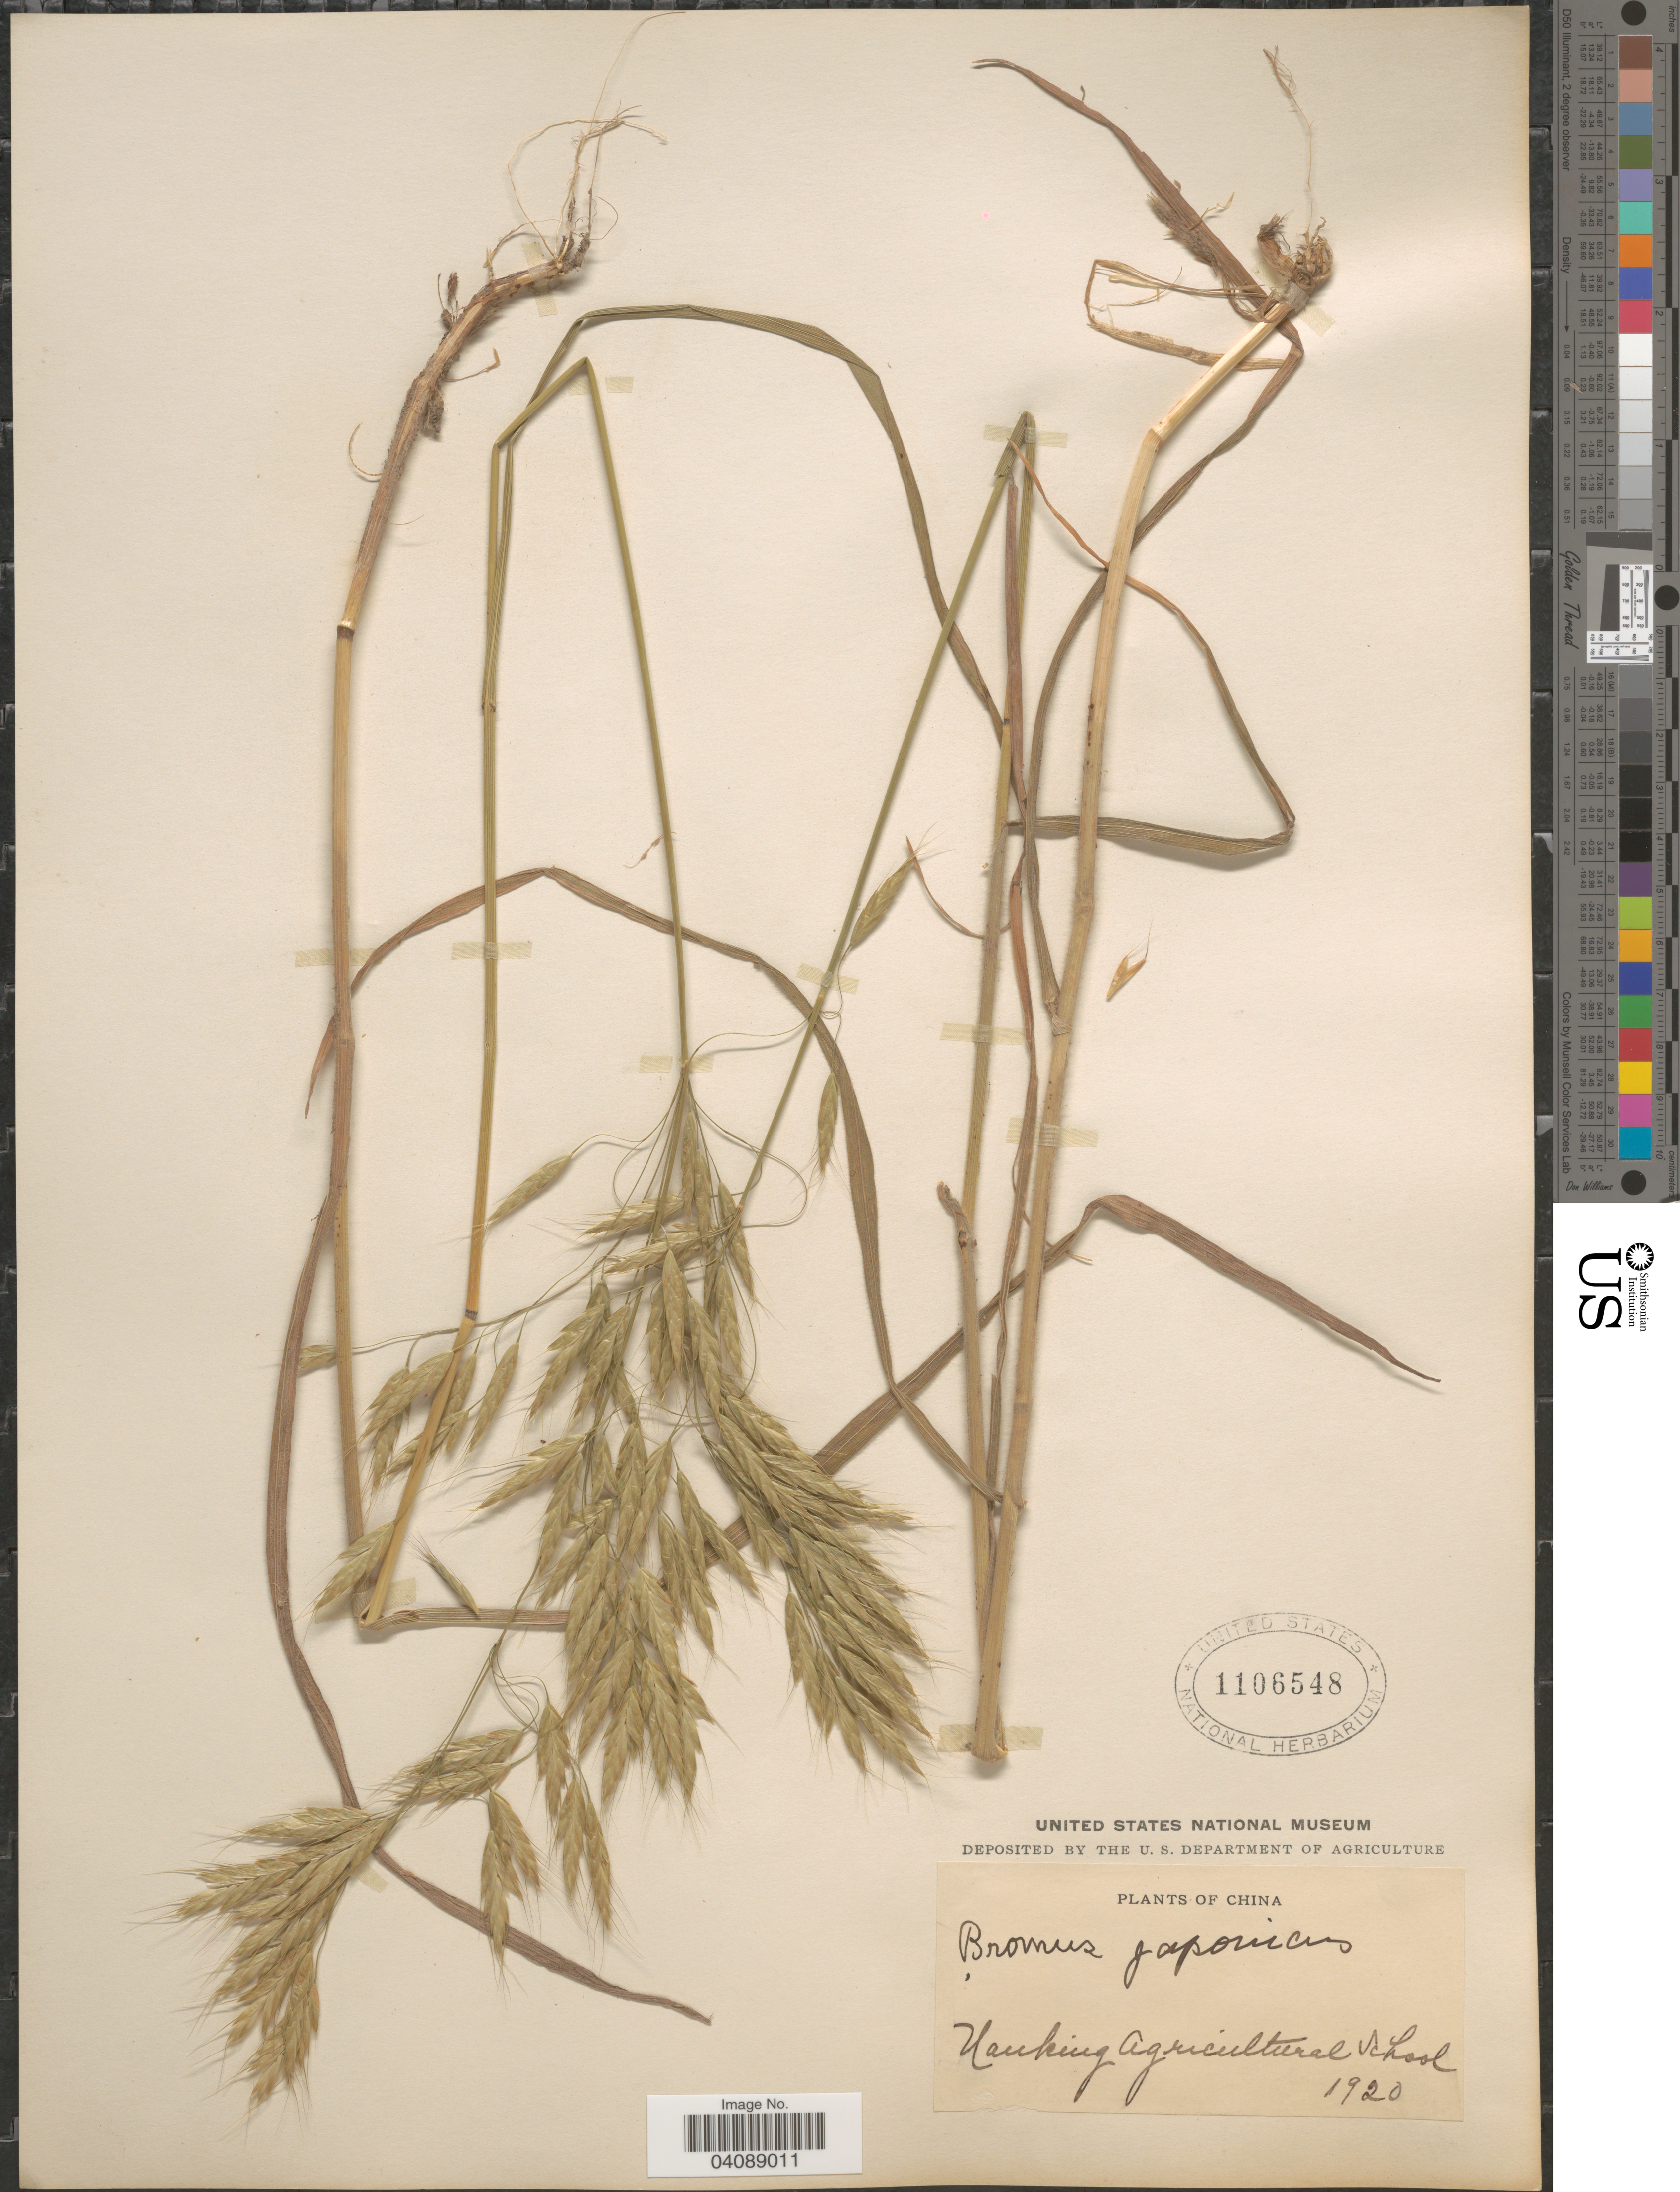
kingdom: Plantae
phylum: Tracheophyta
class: Liliopsida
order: Poales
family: Poaceae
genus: Bromus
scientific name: Bromus japonicus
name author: Houtt.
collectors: Nanking Agricultural School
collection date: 1920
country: China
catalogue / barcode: US 1106548